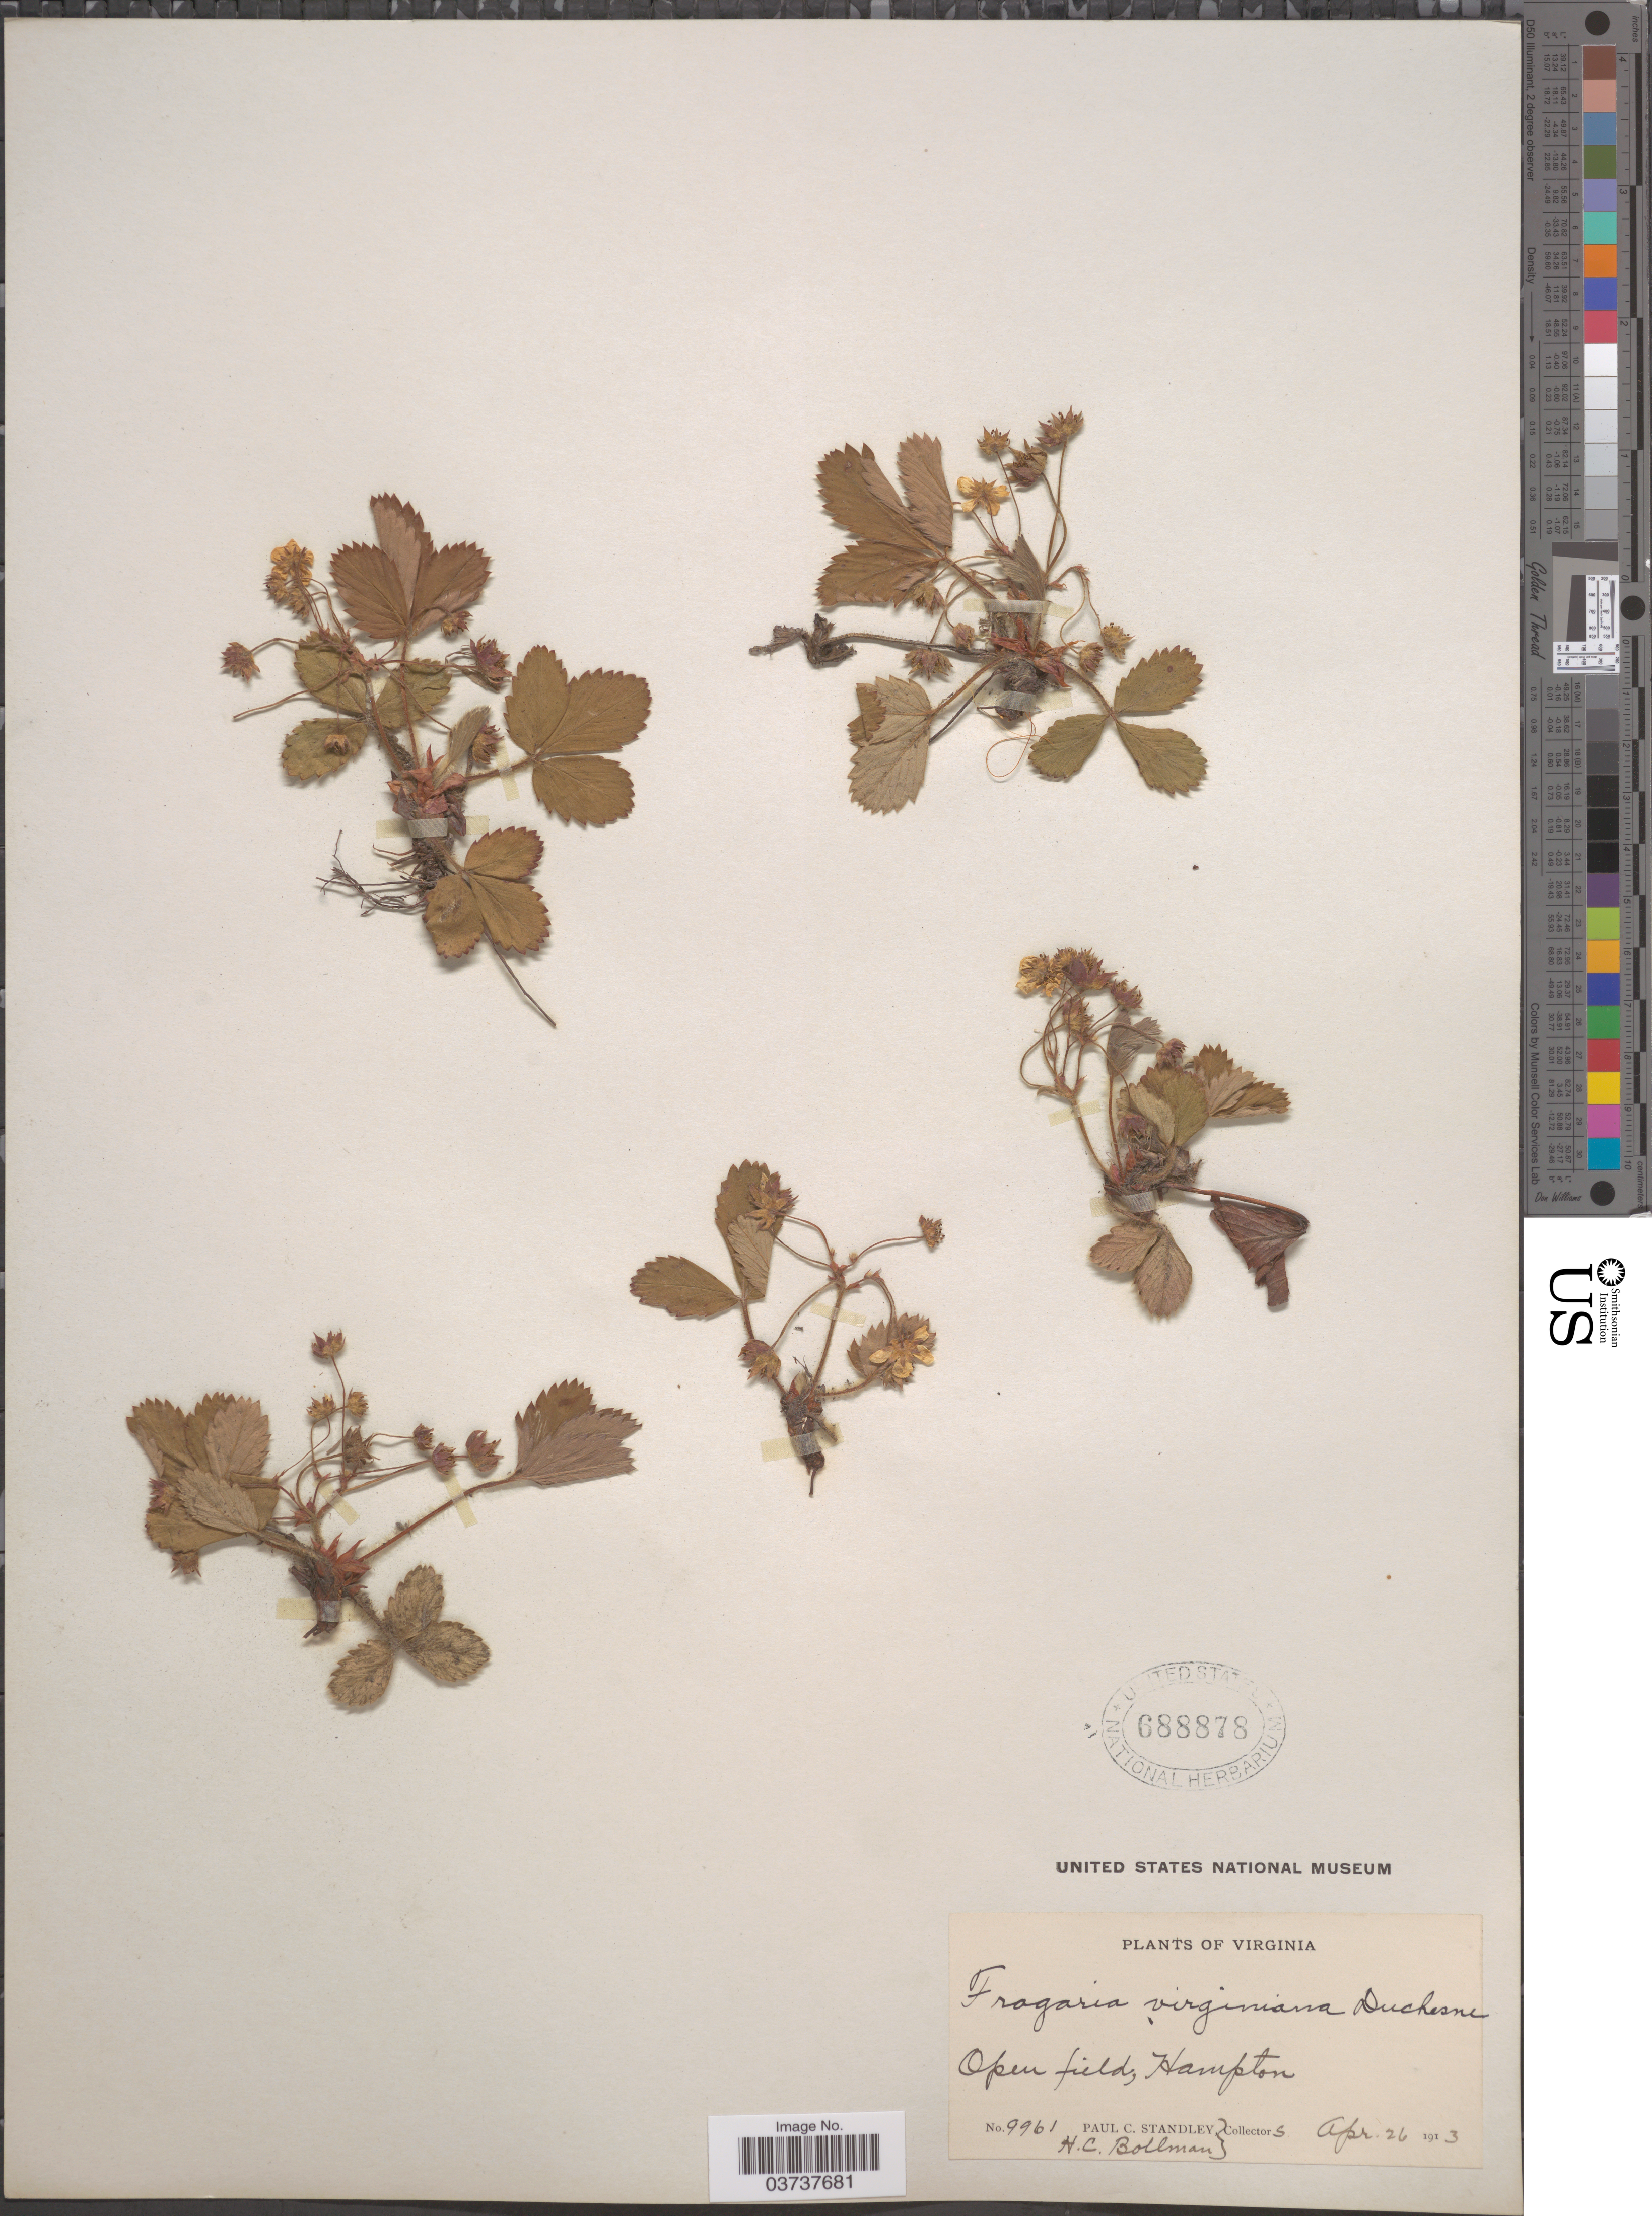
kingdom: Plantae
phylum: Tracheophyta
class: Magnoliopsida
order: Rosales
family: Rosaceae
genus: Fragaria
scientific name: Fragaria virginiana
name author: Mill.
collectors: P. C. Standley & H. C. Bollman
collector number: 9961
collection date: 1913-04-26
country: United States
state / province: Virginia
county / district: City of Hampton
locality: Open field, Hampton.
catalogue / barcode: US 688878